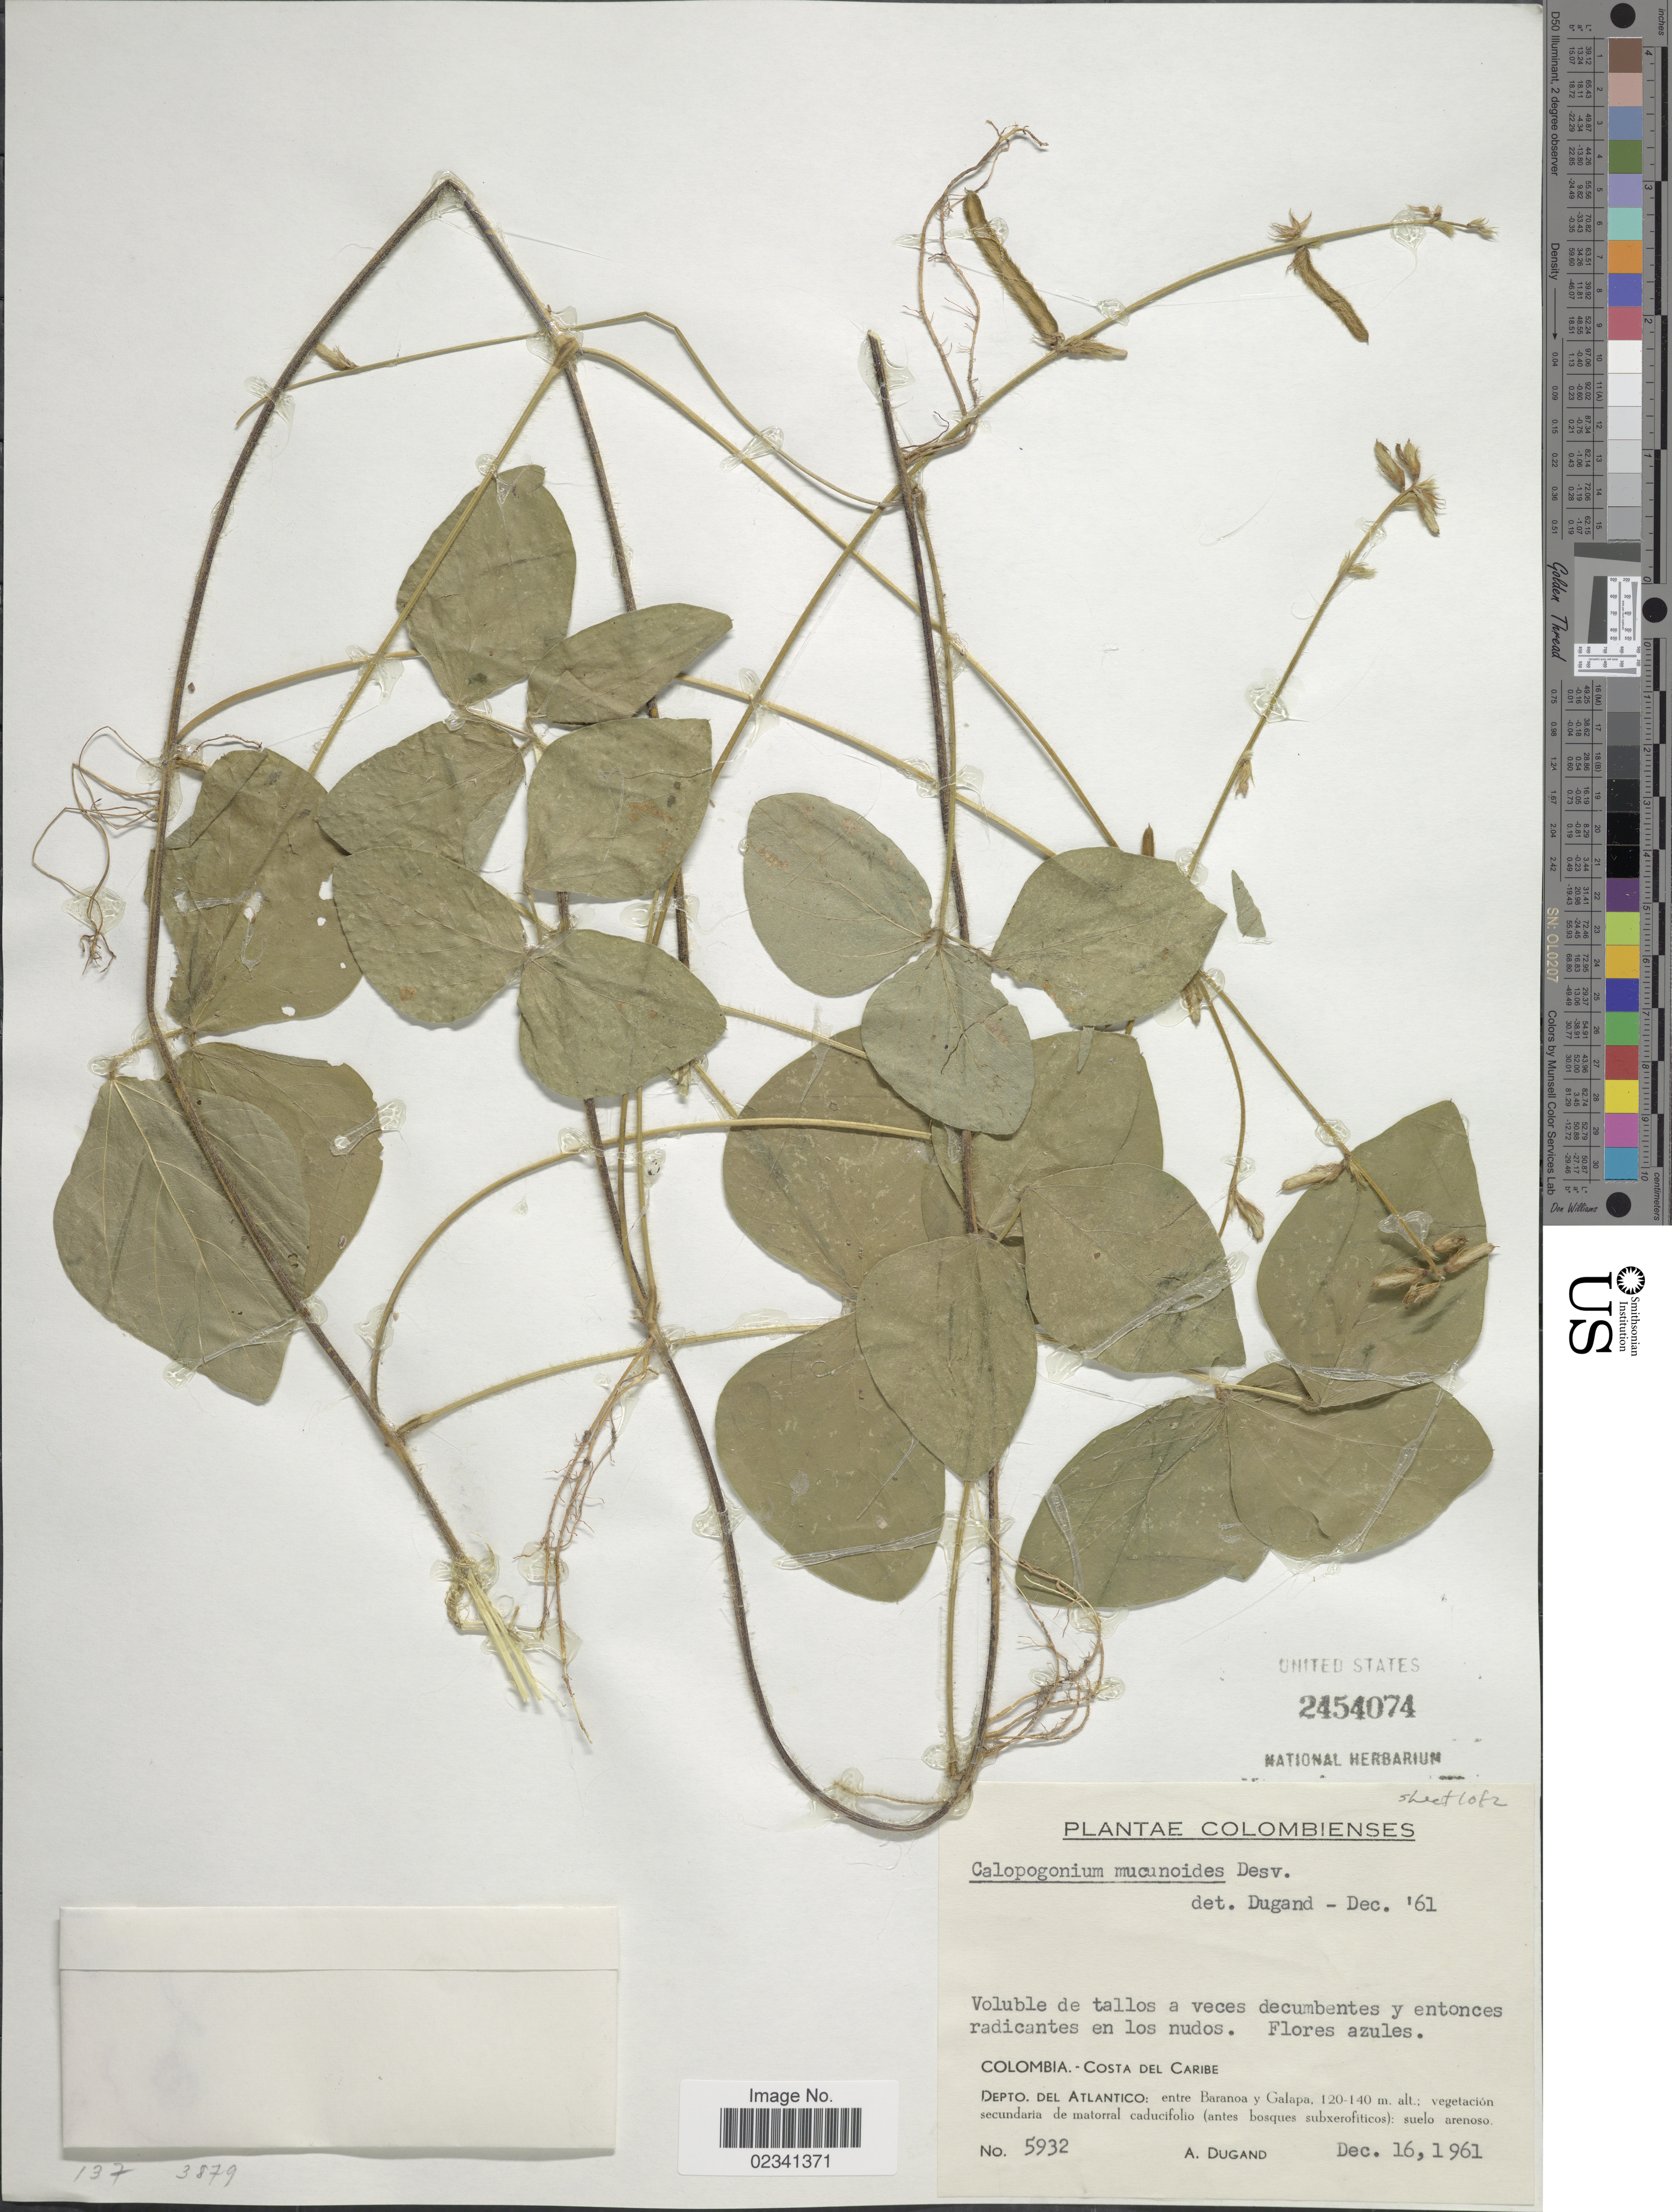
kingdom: Plantae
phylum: Tracheophyta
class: Magnoliopsida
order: Fabales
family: Fabaceae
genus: Calopogonium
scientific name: Calopogonium mucunoides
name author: Desv.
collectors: A. Dugand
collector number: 5932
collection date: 1961-12-16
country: Colombia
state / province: Atlántico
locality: Costa del Caribe, entre Baranoa y Galapa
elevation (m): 120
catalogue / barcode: US 2454074